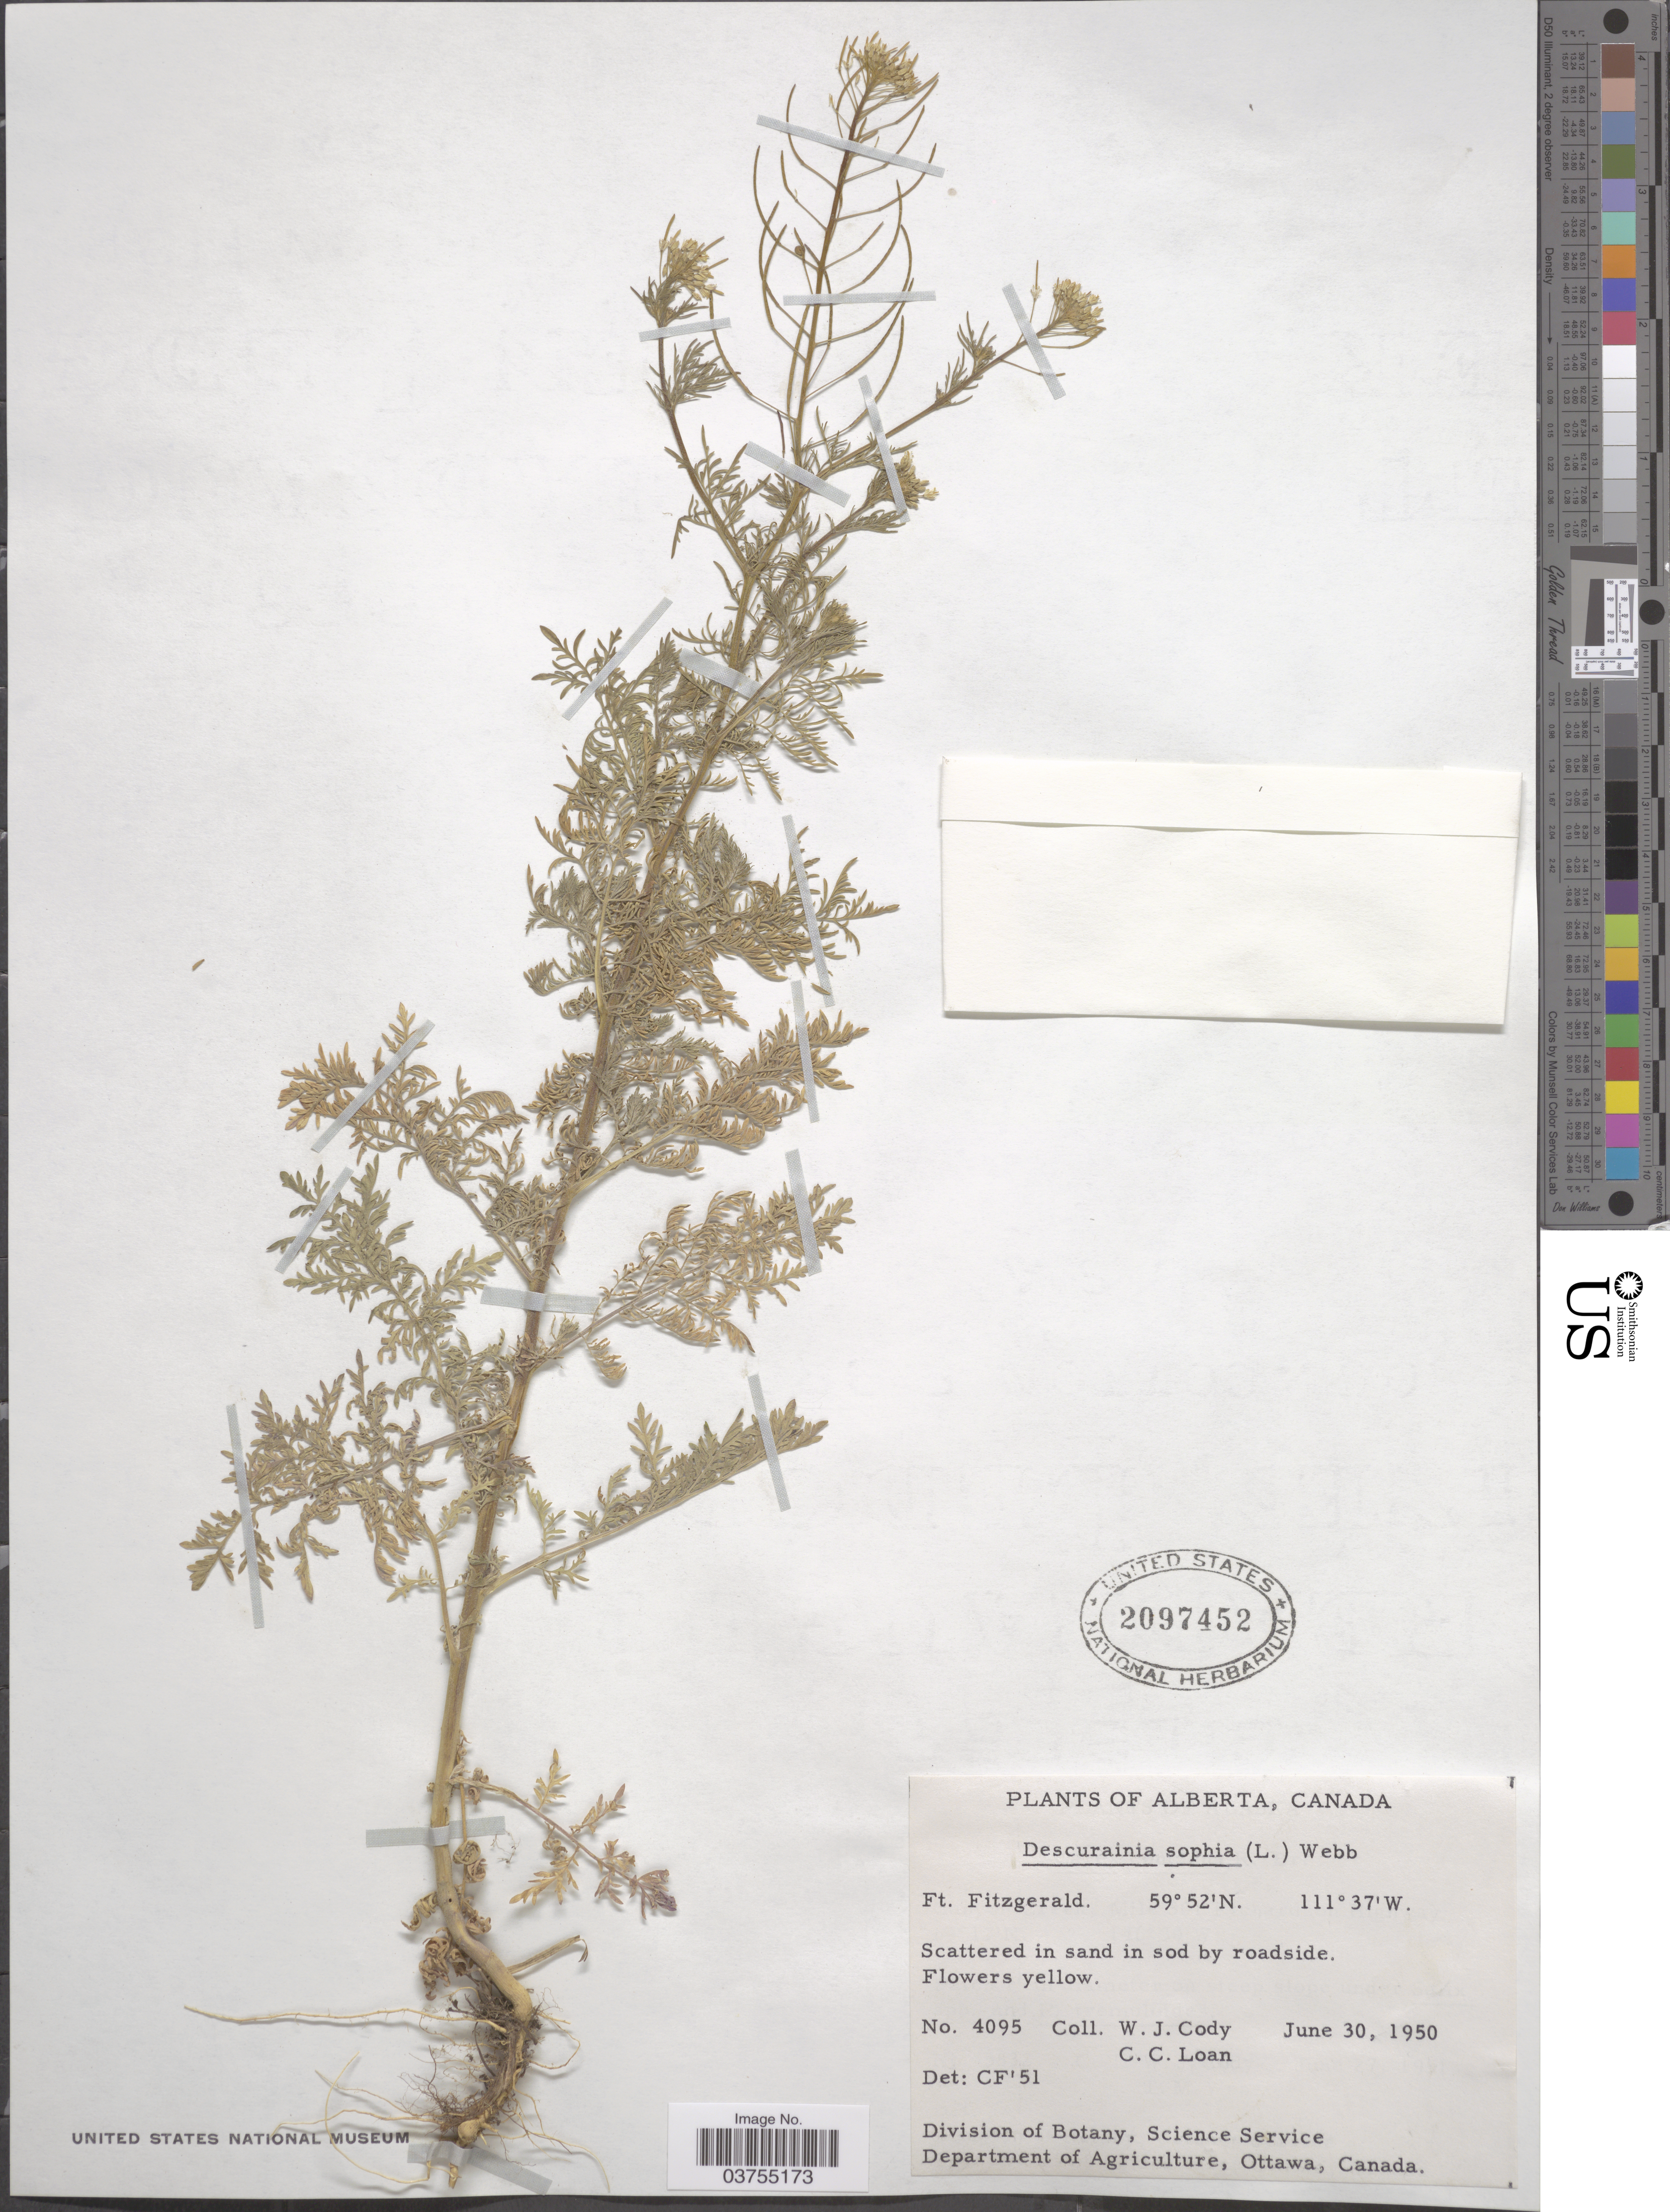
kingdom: Plantae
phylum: Tracheophyta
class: Magnoliopsida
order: Brassicales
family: Brassicaceae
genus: Descurainia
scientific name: Descurainia sophia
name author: (L.) Webb ex Prantl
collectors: W. Cody & C. Loan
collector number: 4095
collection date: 1950-06-30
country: Canada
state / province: Alberta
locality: Ft. Fitzgerald.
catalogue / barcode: US 2097452